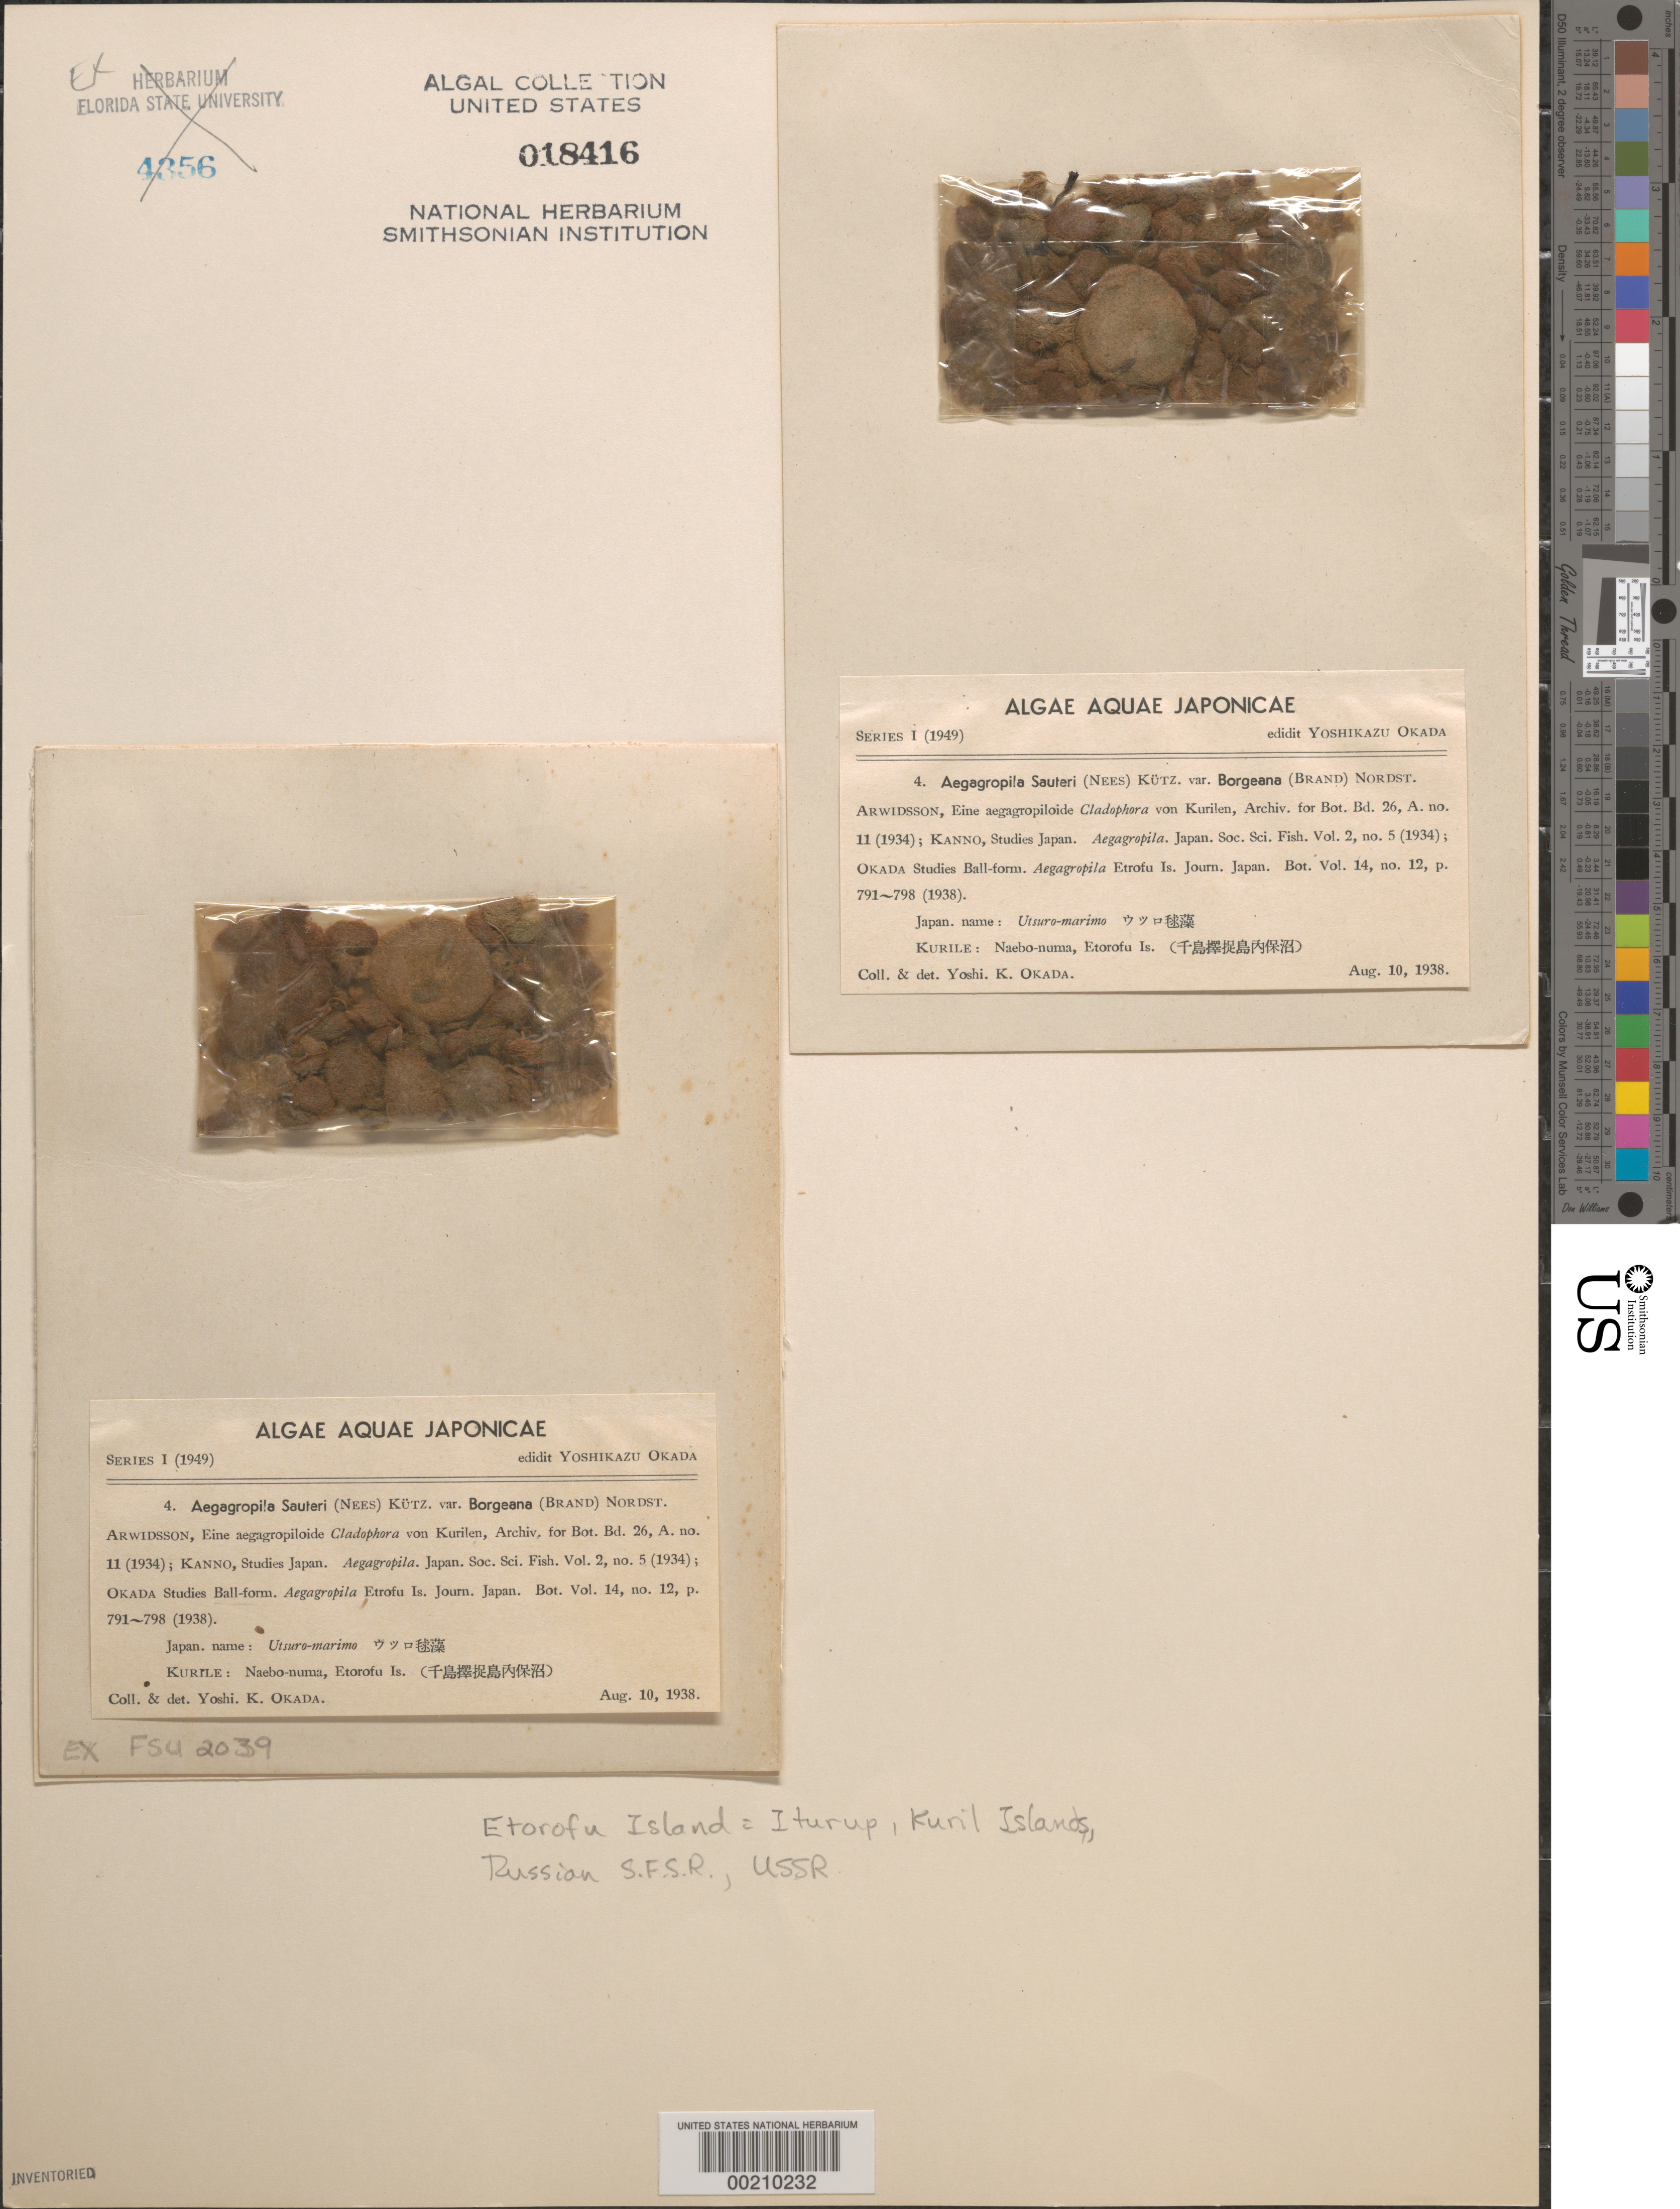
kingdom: Plantae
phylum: Chlorophyta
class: Ulvophyceae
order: Cladophorales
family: Cladophoraceae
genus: Aegagropila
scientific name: Aegagropila linnaei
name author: Kütz.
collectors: K. Okada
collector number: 4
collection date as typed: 10 Aug 1938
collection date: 1938-08-10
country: Russian Federation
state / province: Sakhalin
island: Etorofu Island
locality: Naebo-Numa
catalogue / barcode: US 18416